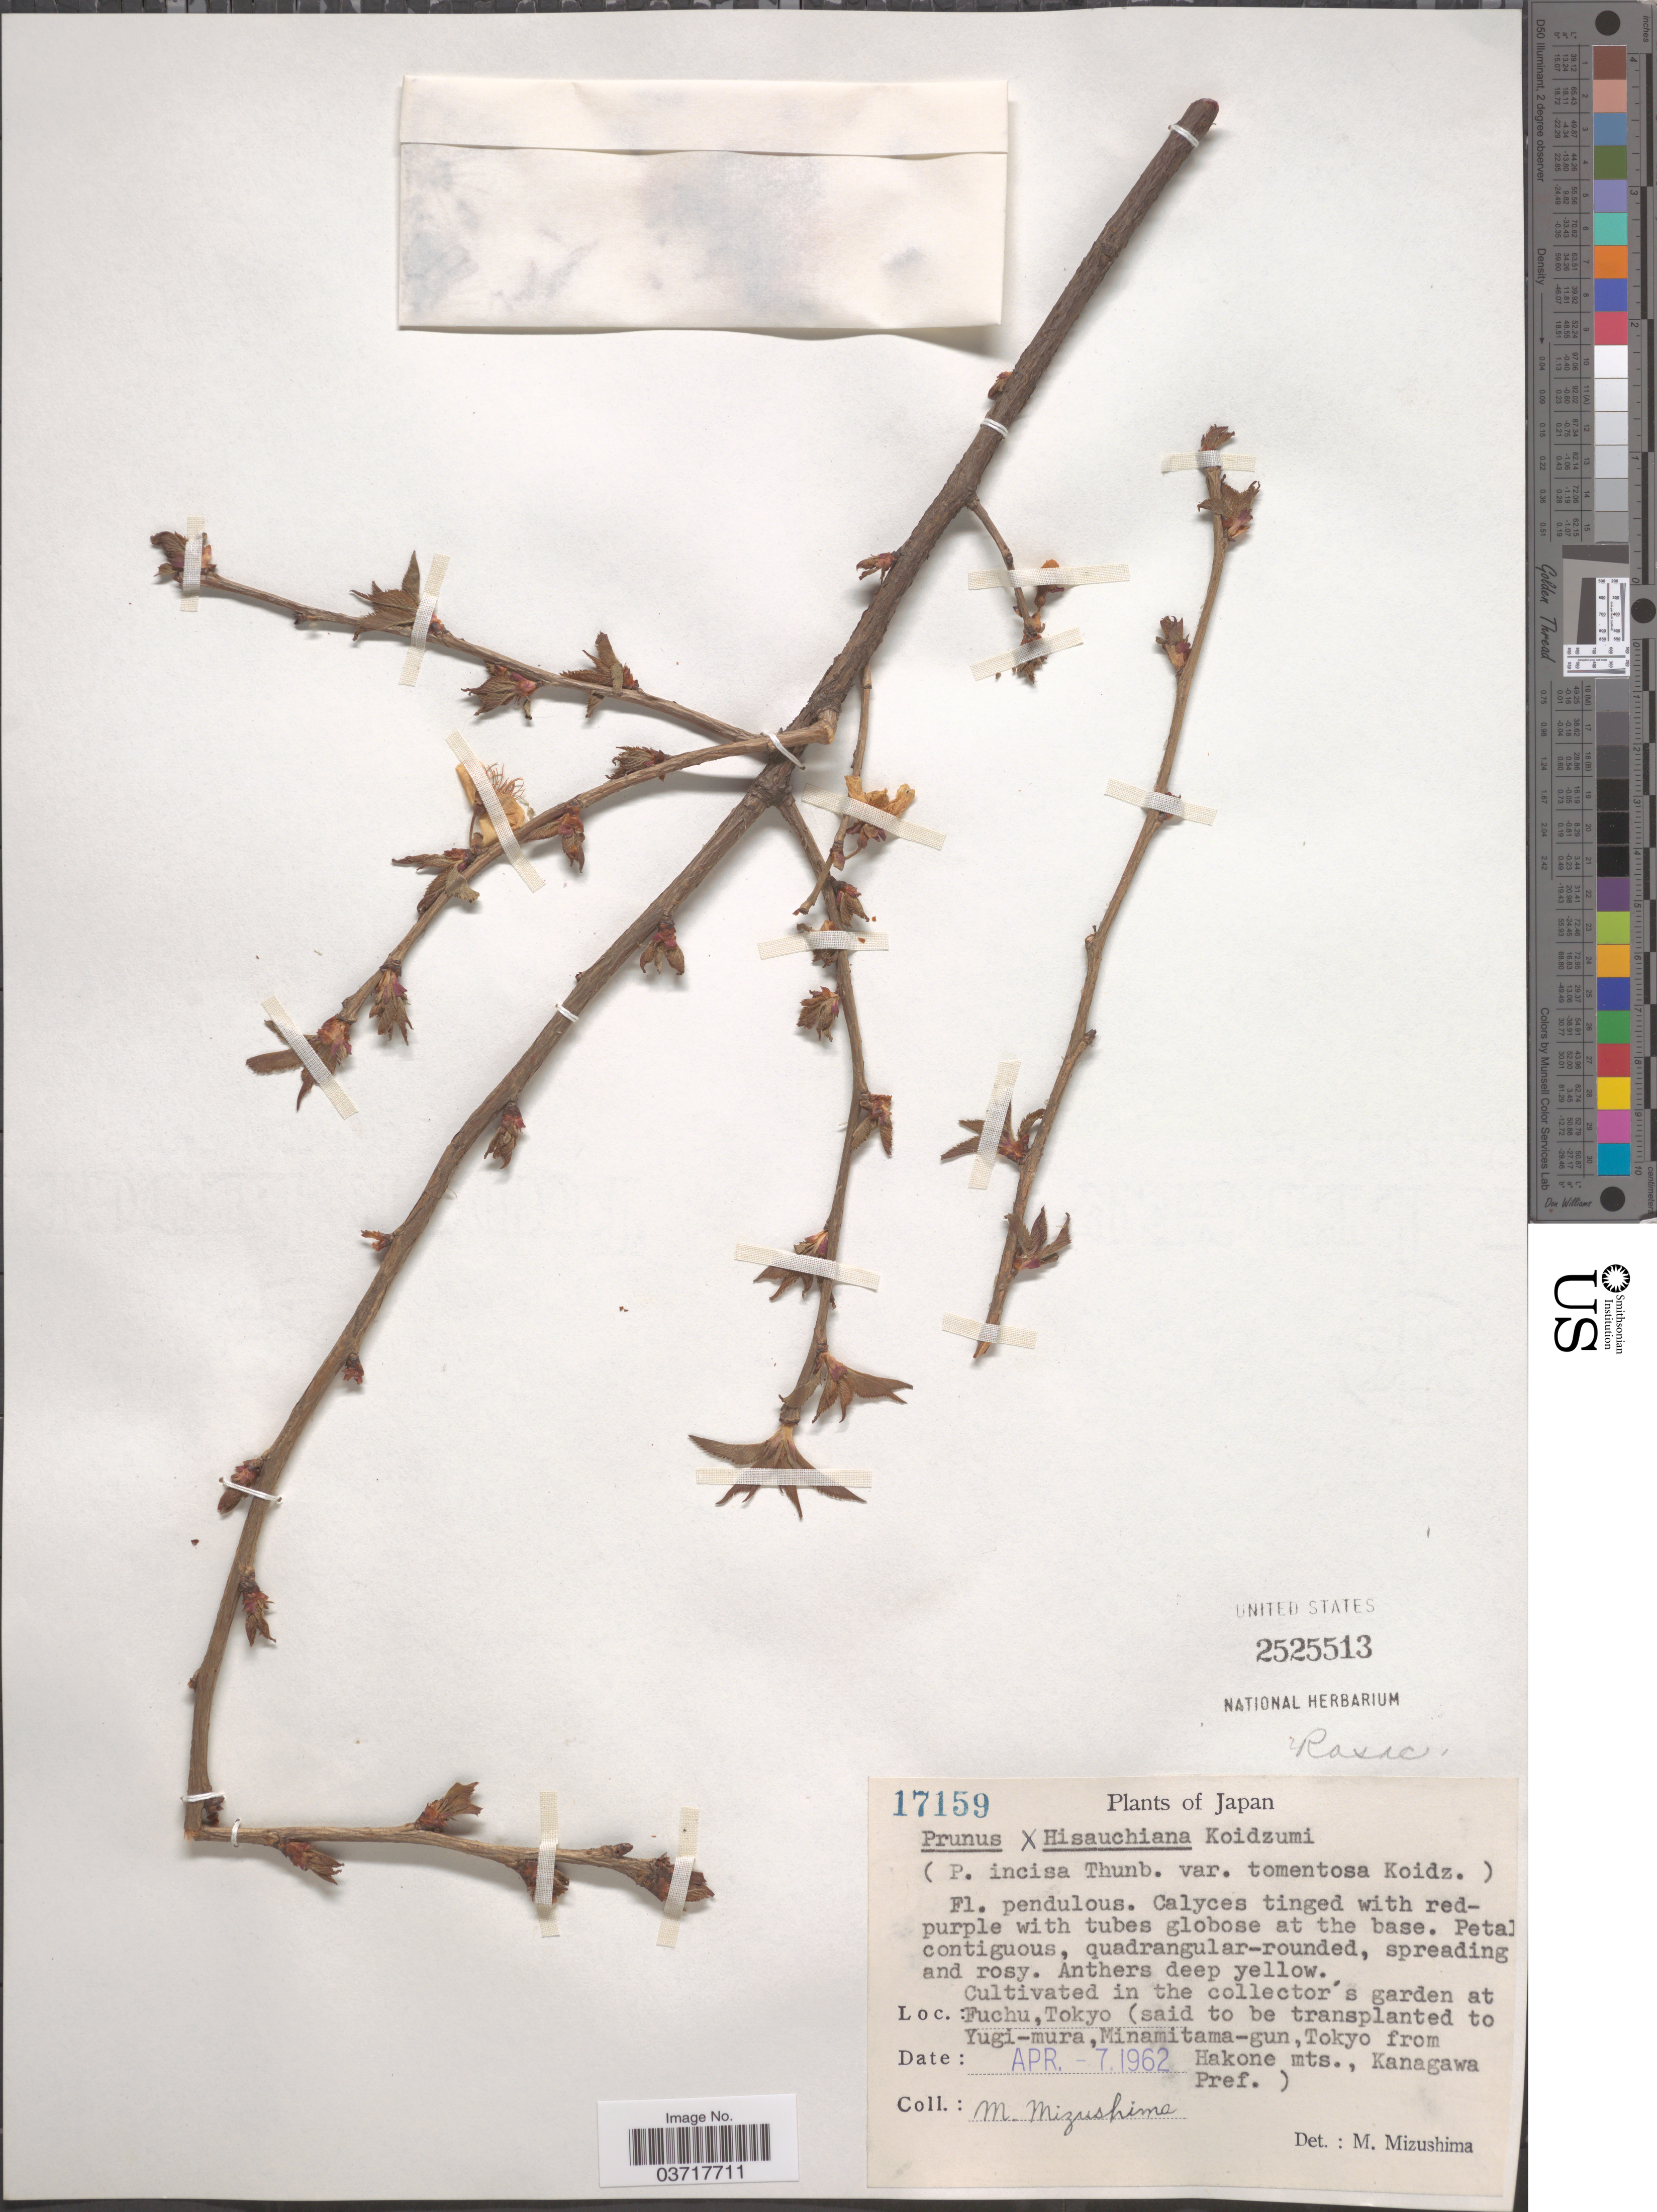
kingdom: Plantae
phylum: Tracheophyta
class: Magnoliopsida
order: Rosales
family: Rosaceae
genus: Prunus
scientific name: Prunus incisa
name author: Thunb.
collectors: M. Mizushima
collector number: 17159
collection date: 1962-04-07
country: Japan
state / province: Tokyo, Federal City of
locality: In the collector's garden at Fuchu, Tokyo (said to be transplanted to Yugi-mura, Minamitama-gun, Tokyo).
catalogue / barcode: US 2525513